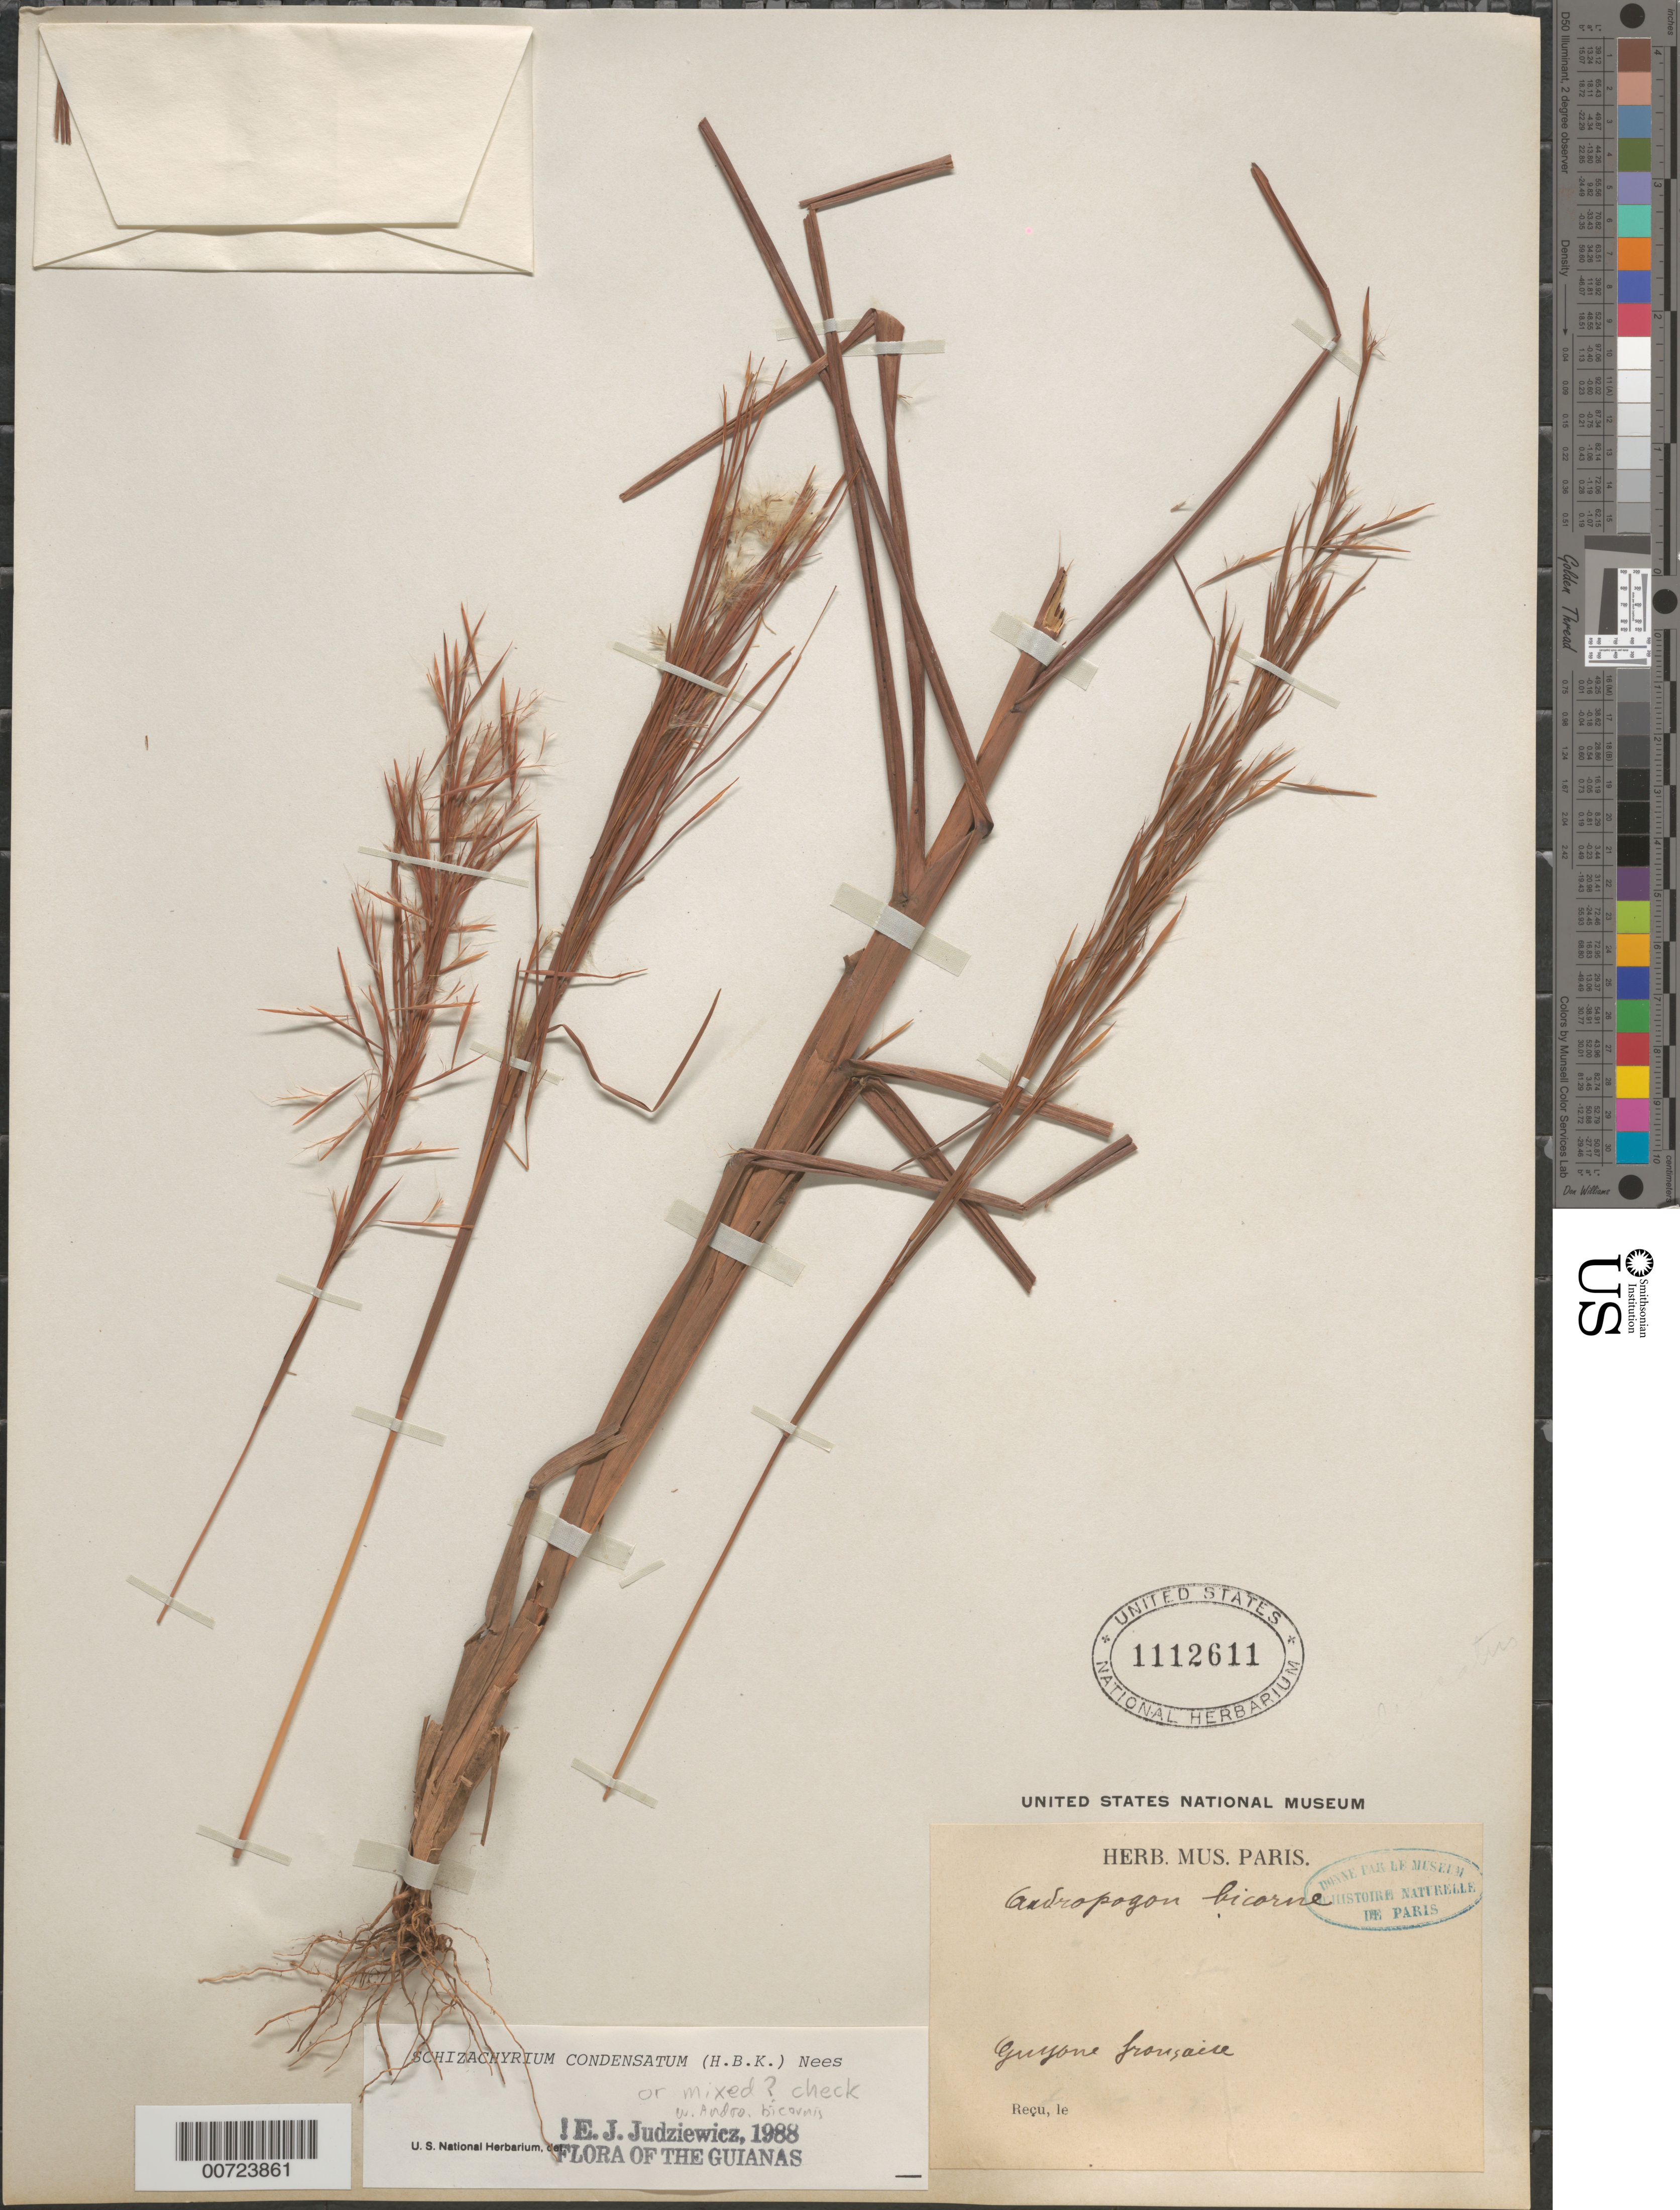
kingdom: Plantae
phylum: Tracheophyta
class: Liliopsida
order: Poales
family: Poaceae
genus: Schizachyrium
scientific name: Schizachyrium condensatum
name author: (Kunth) Nees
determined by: Judziewicz, E. J.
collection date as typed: s.d.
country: French Guiana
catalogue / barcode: US 1112611